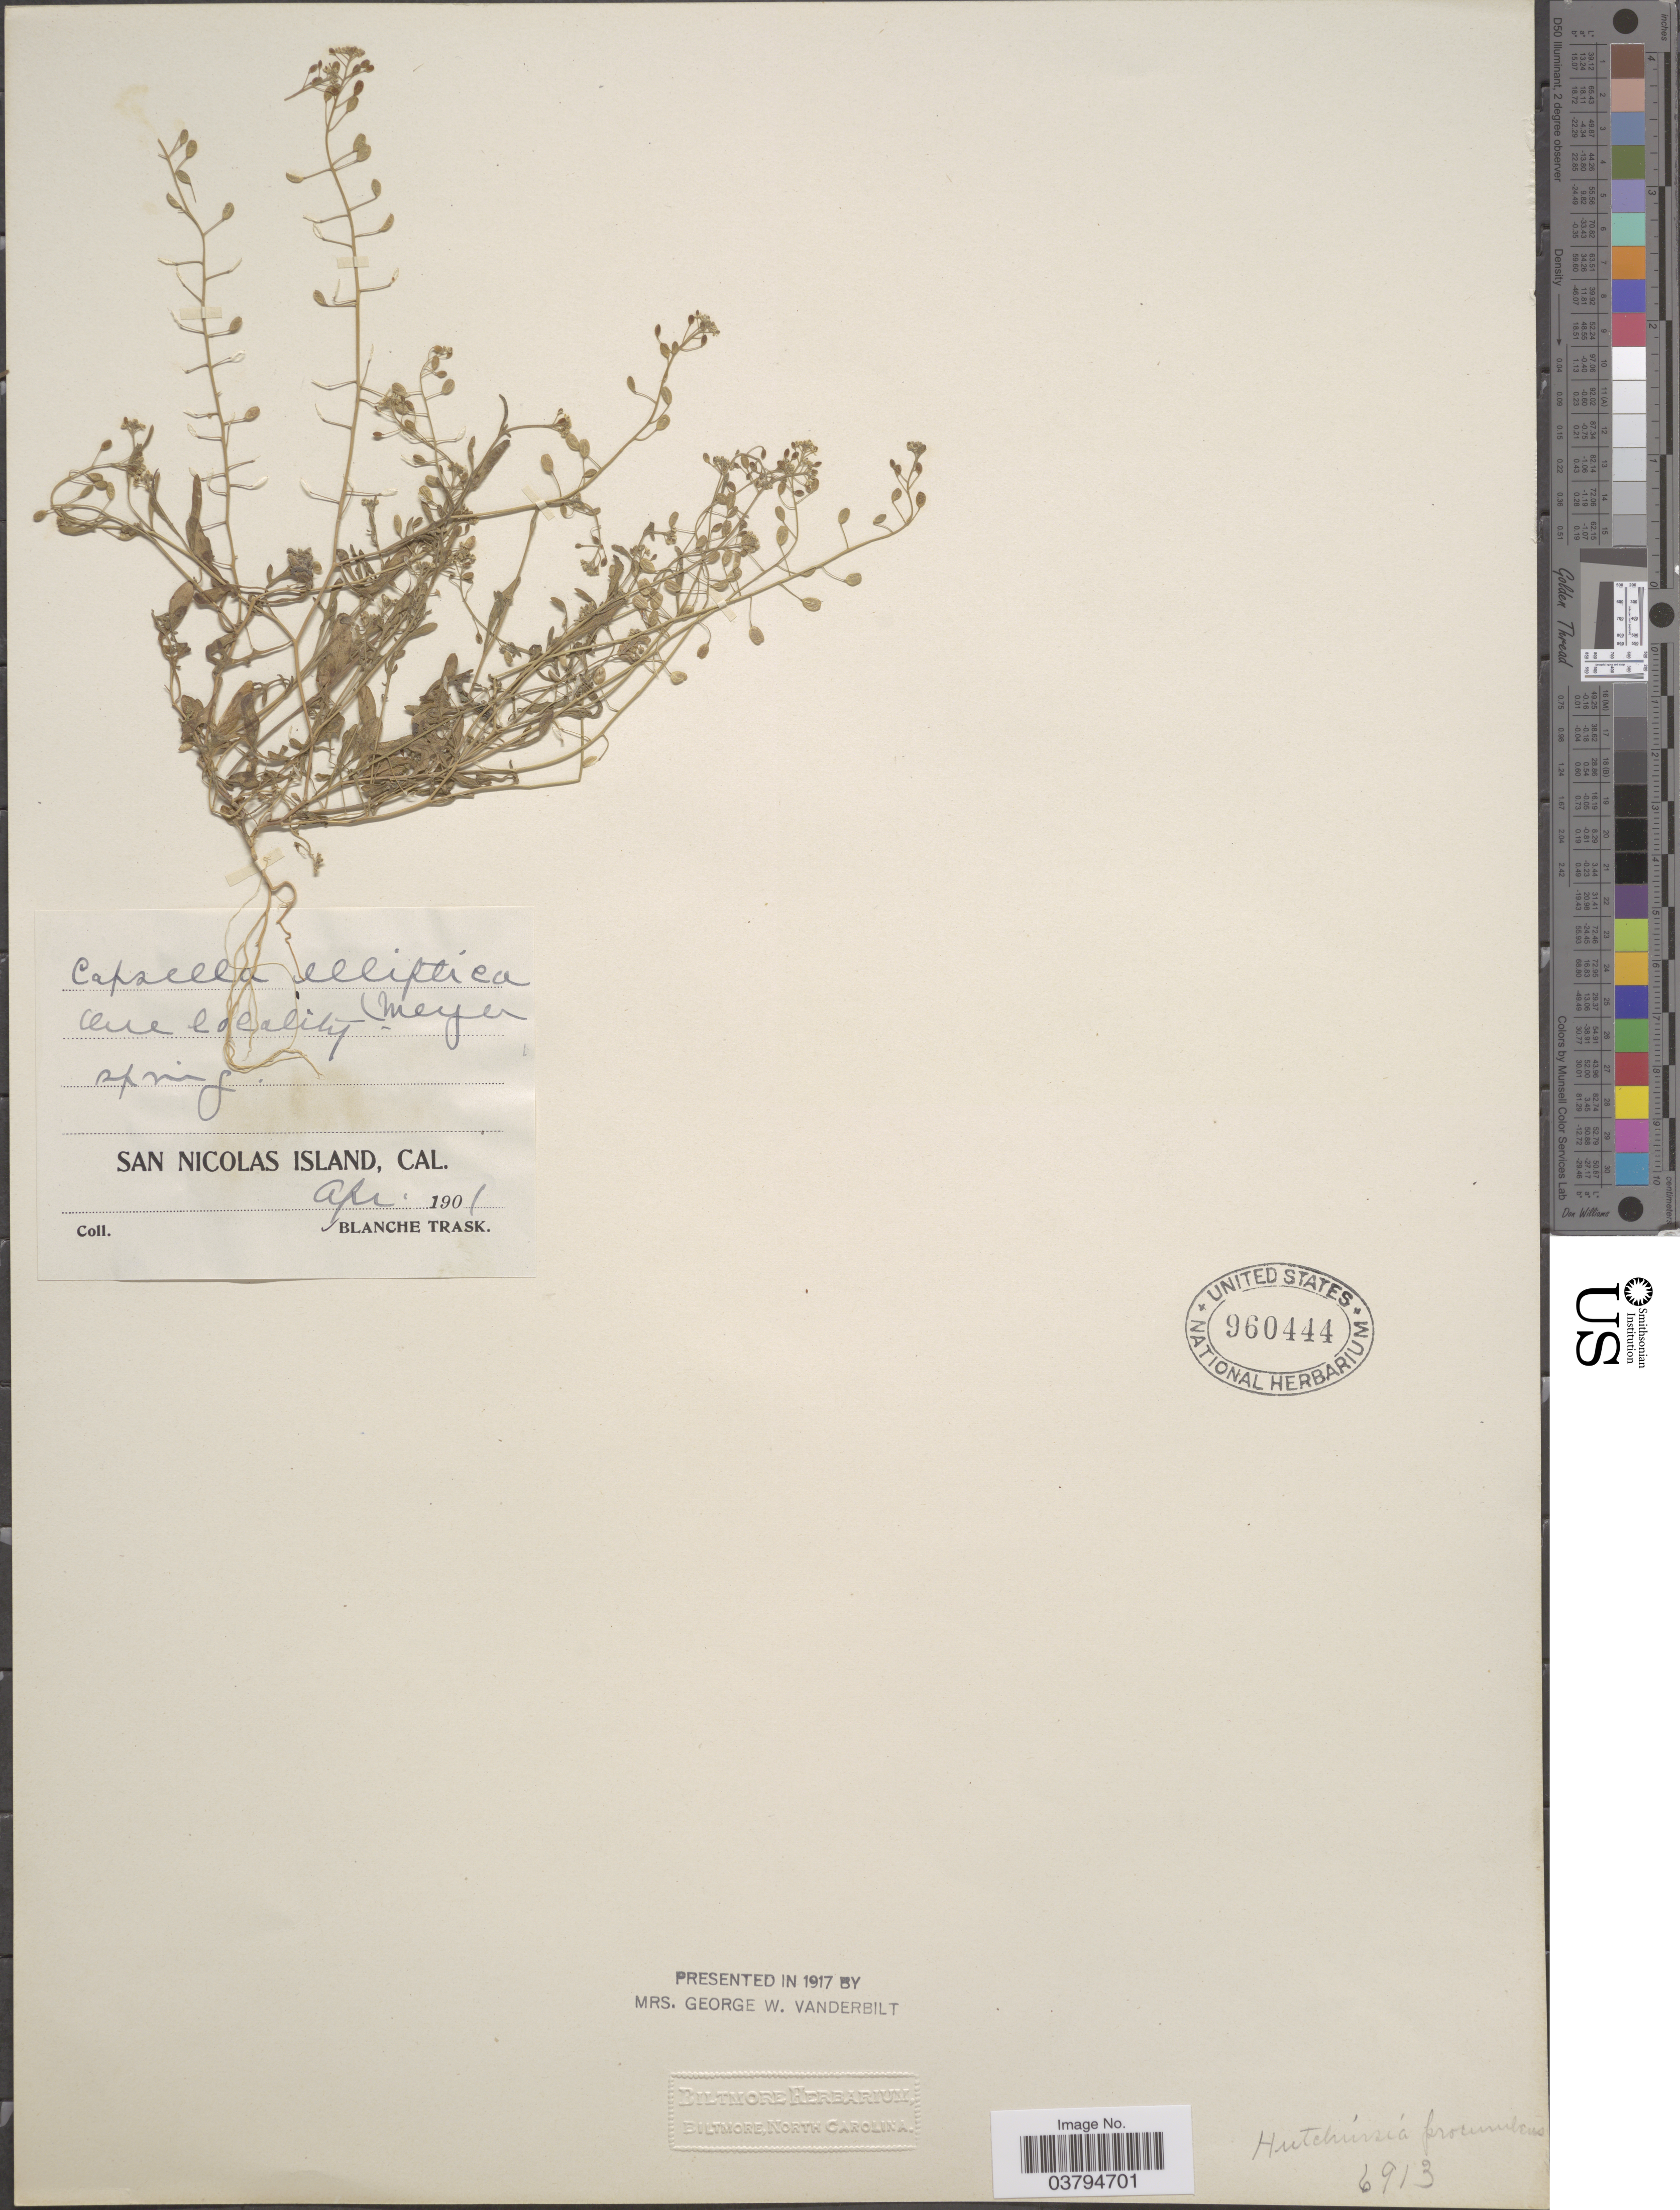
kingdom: Plantae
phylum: Tracheophyta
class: Magnoliopsida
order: Brassicales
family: Brassicaceae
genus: Hornungia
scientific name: Hornungia procumbens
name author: (L.) Hayek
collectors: B. Trask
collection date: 1901-04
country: United States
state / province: California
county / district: Ventura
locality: San Nicolas Island.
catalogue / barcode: US 960444